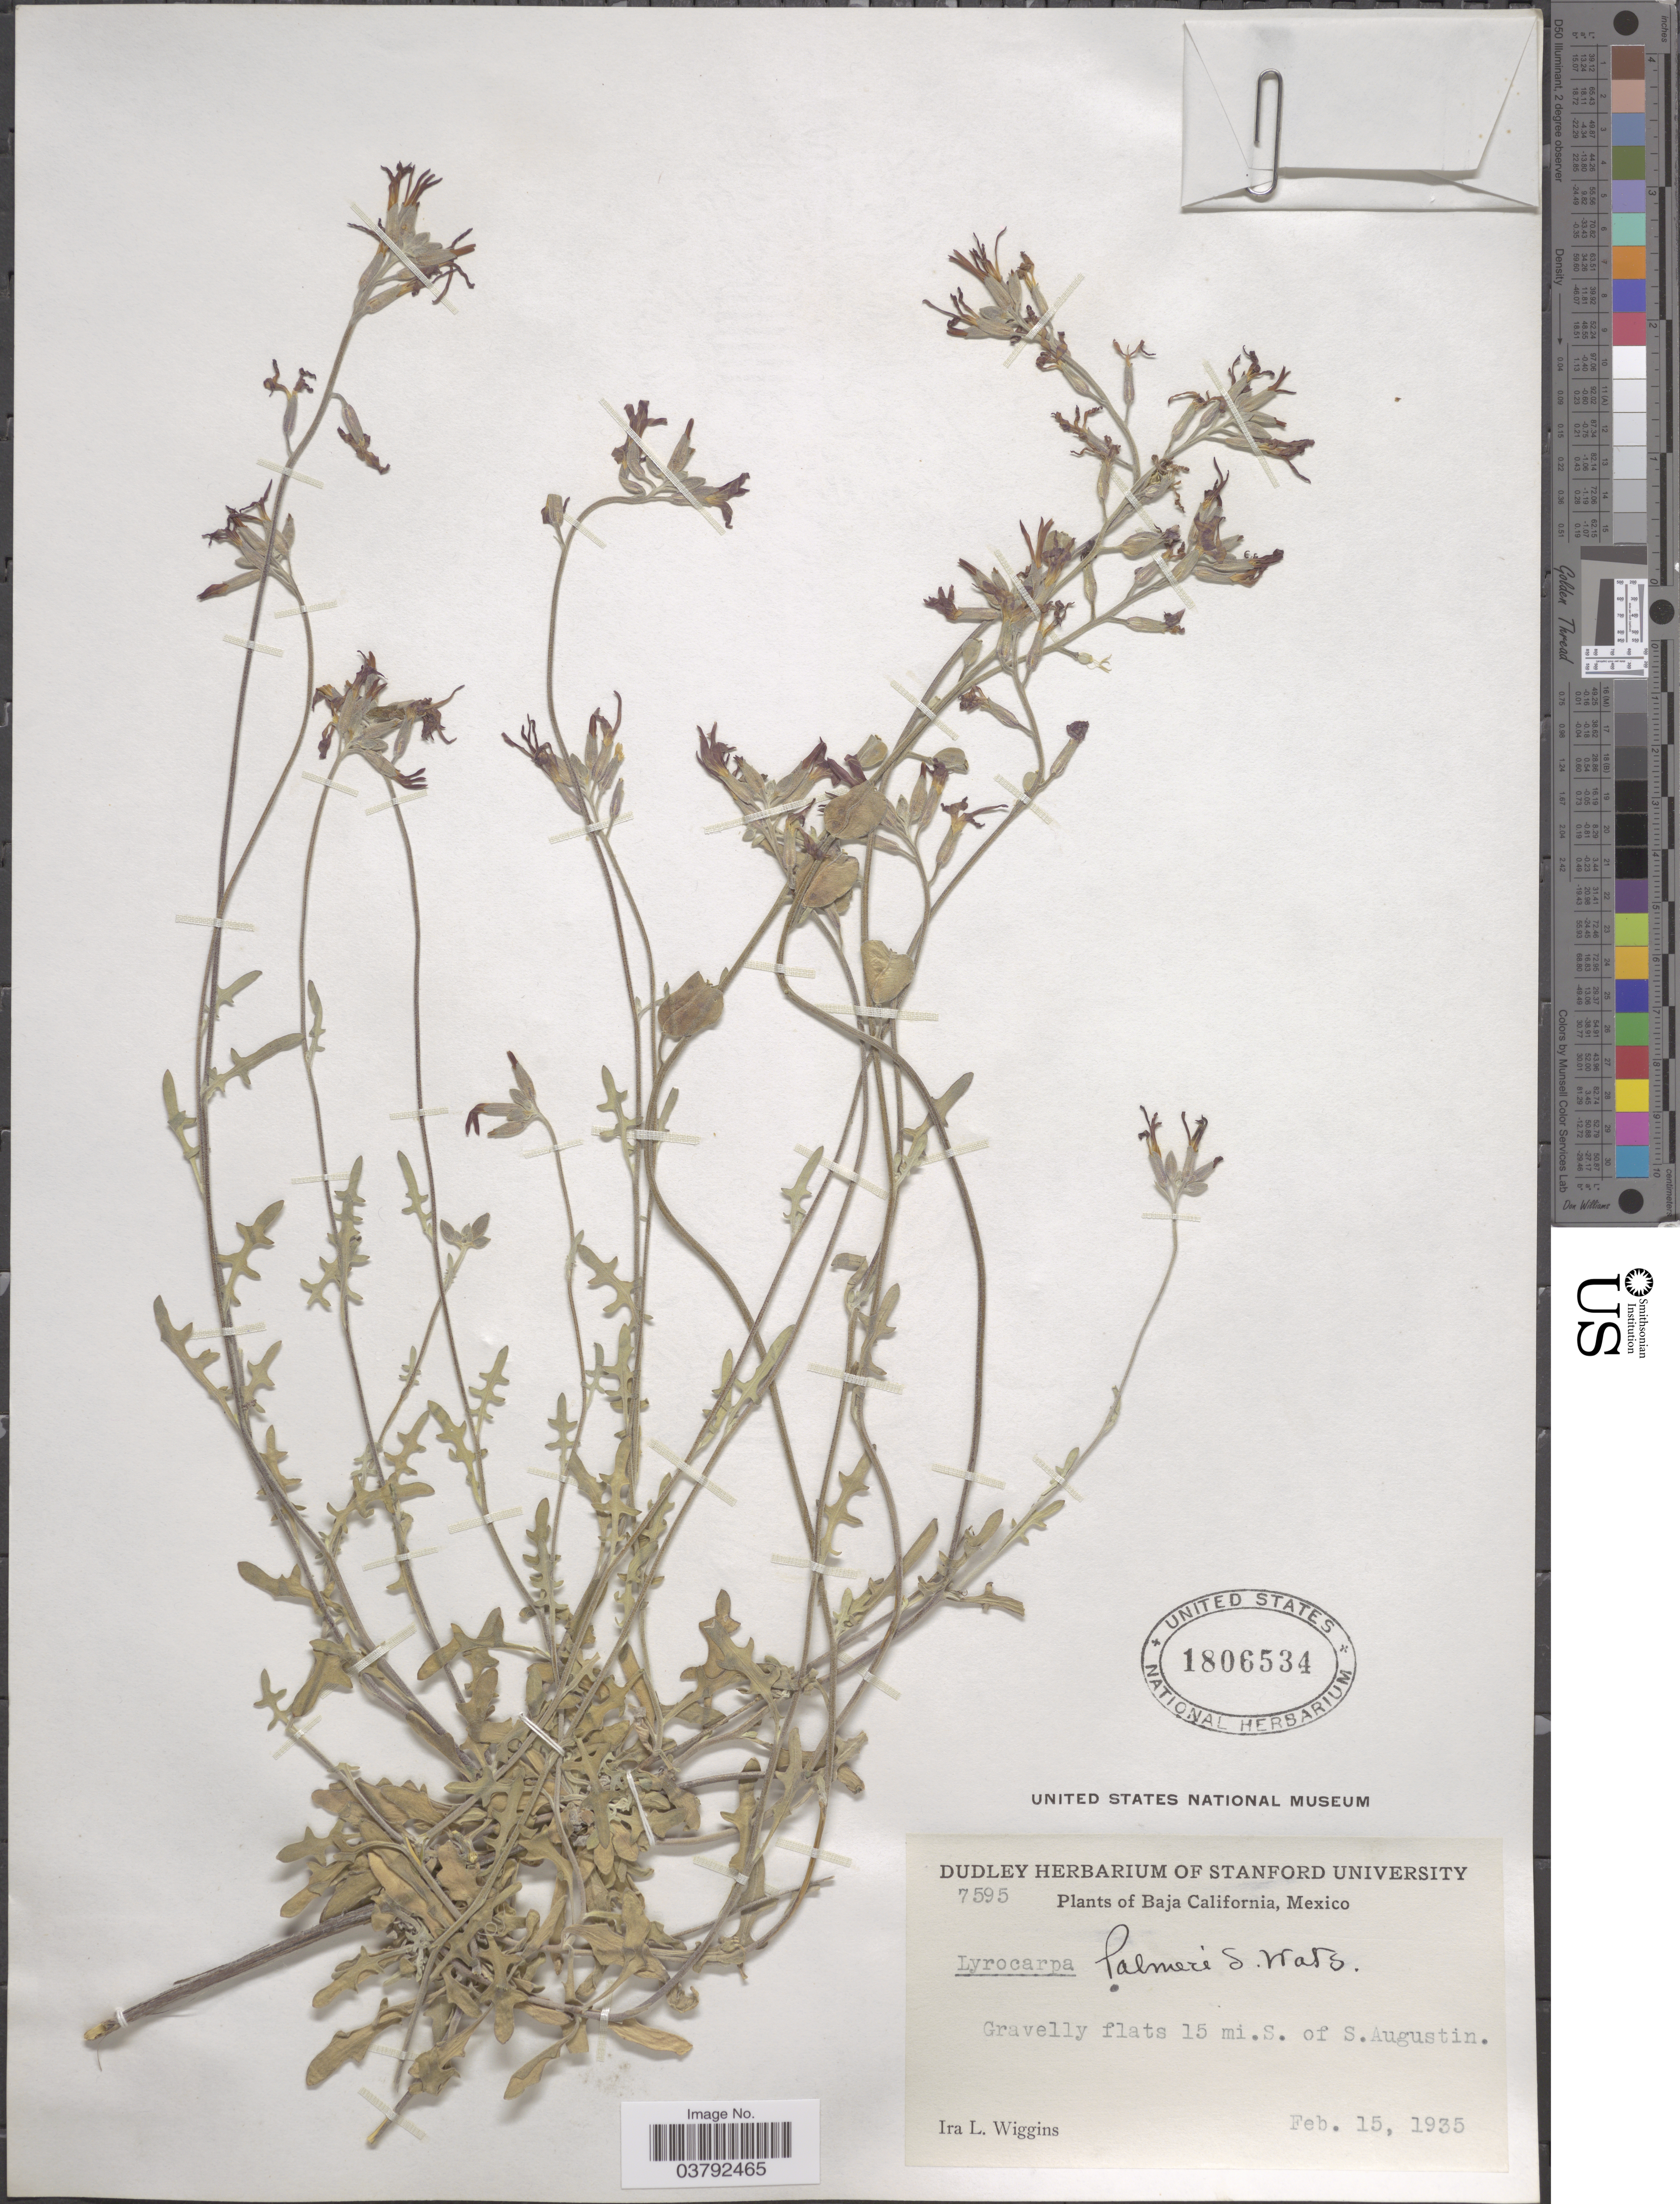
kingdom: Plantae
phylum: Tracheophyta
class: Magnoliopsida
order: Brassicales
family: Brassicaceae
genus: Lyrocarpa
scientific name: Lyrocarpa coulteri var. palmeri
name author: (S. Watson) Rollins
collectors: I. L. Wiggins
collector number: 7595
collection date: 1935-02-15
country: Mexico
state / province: Baja California Sur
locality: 15 mi. S. of S. Agustin.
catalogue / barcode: US 1806534